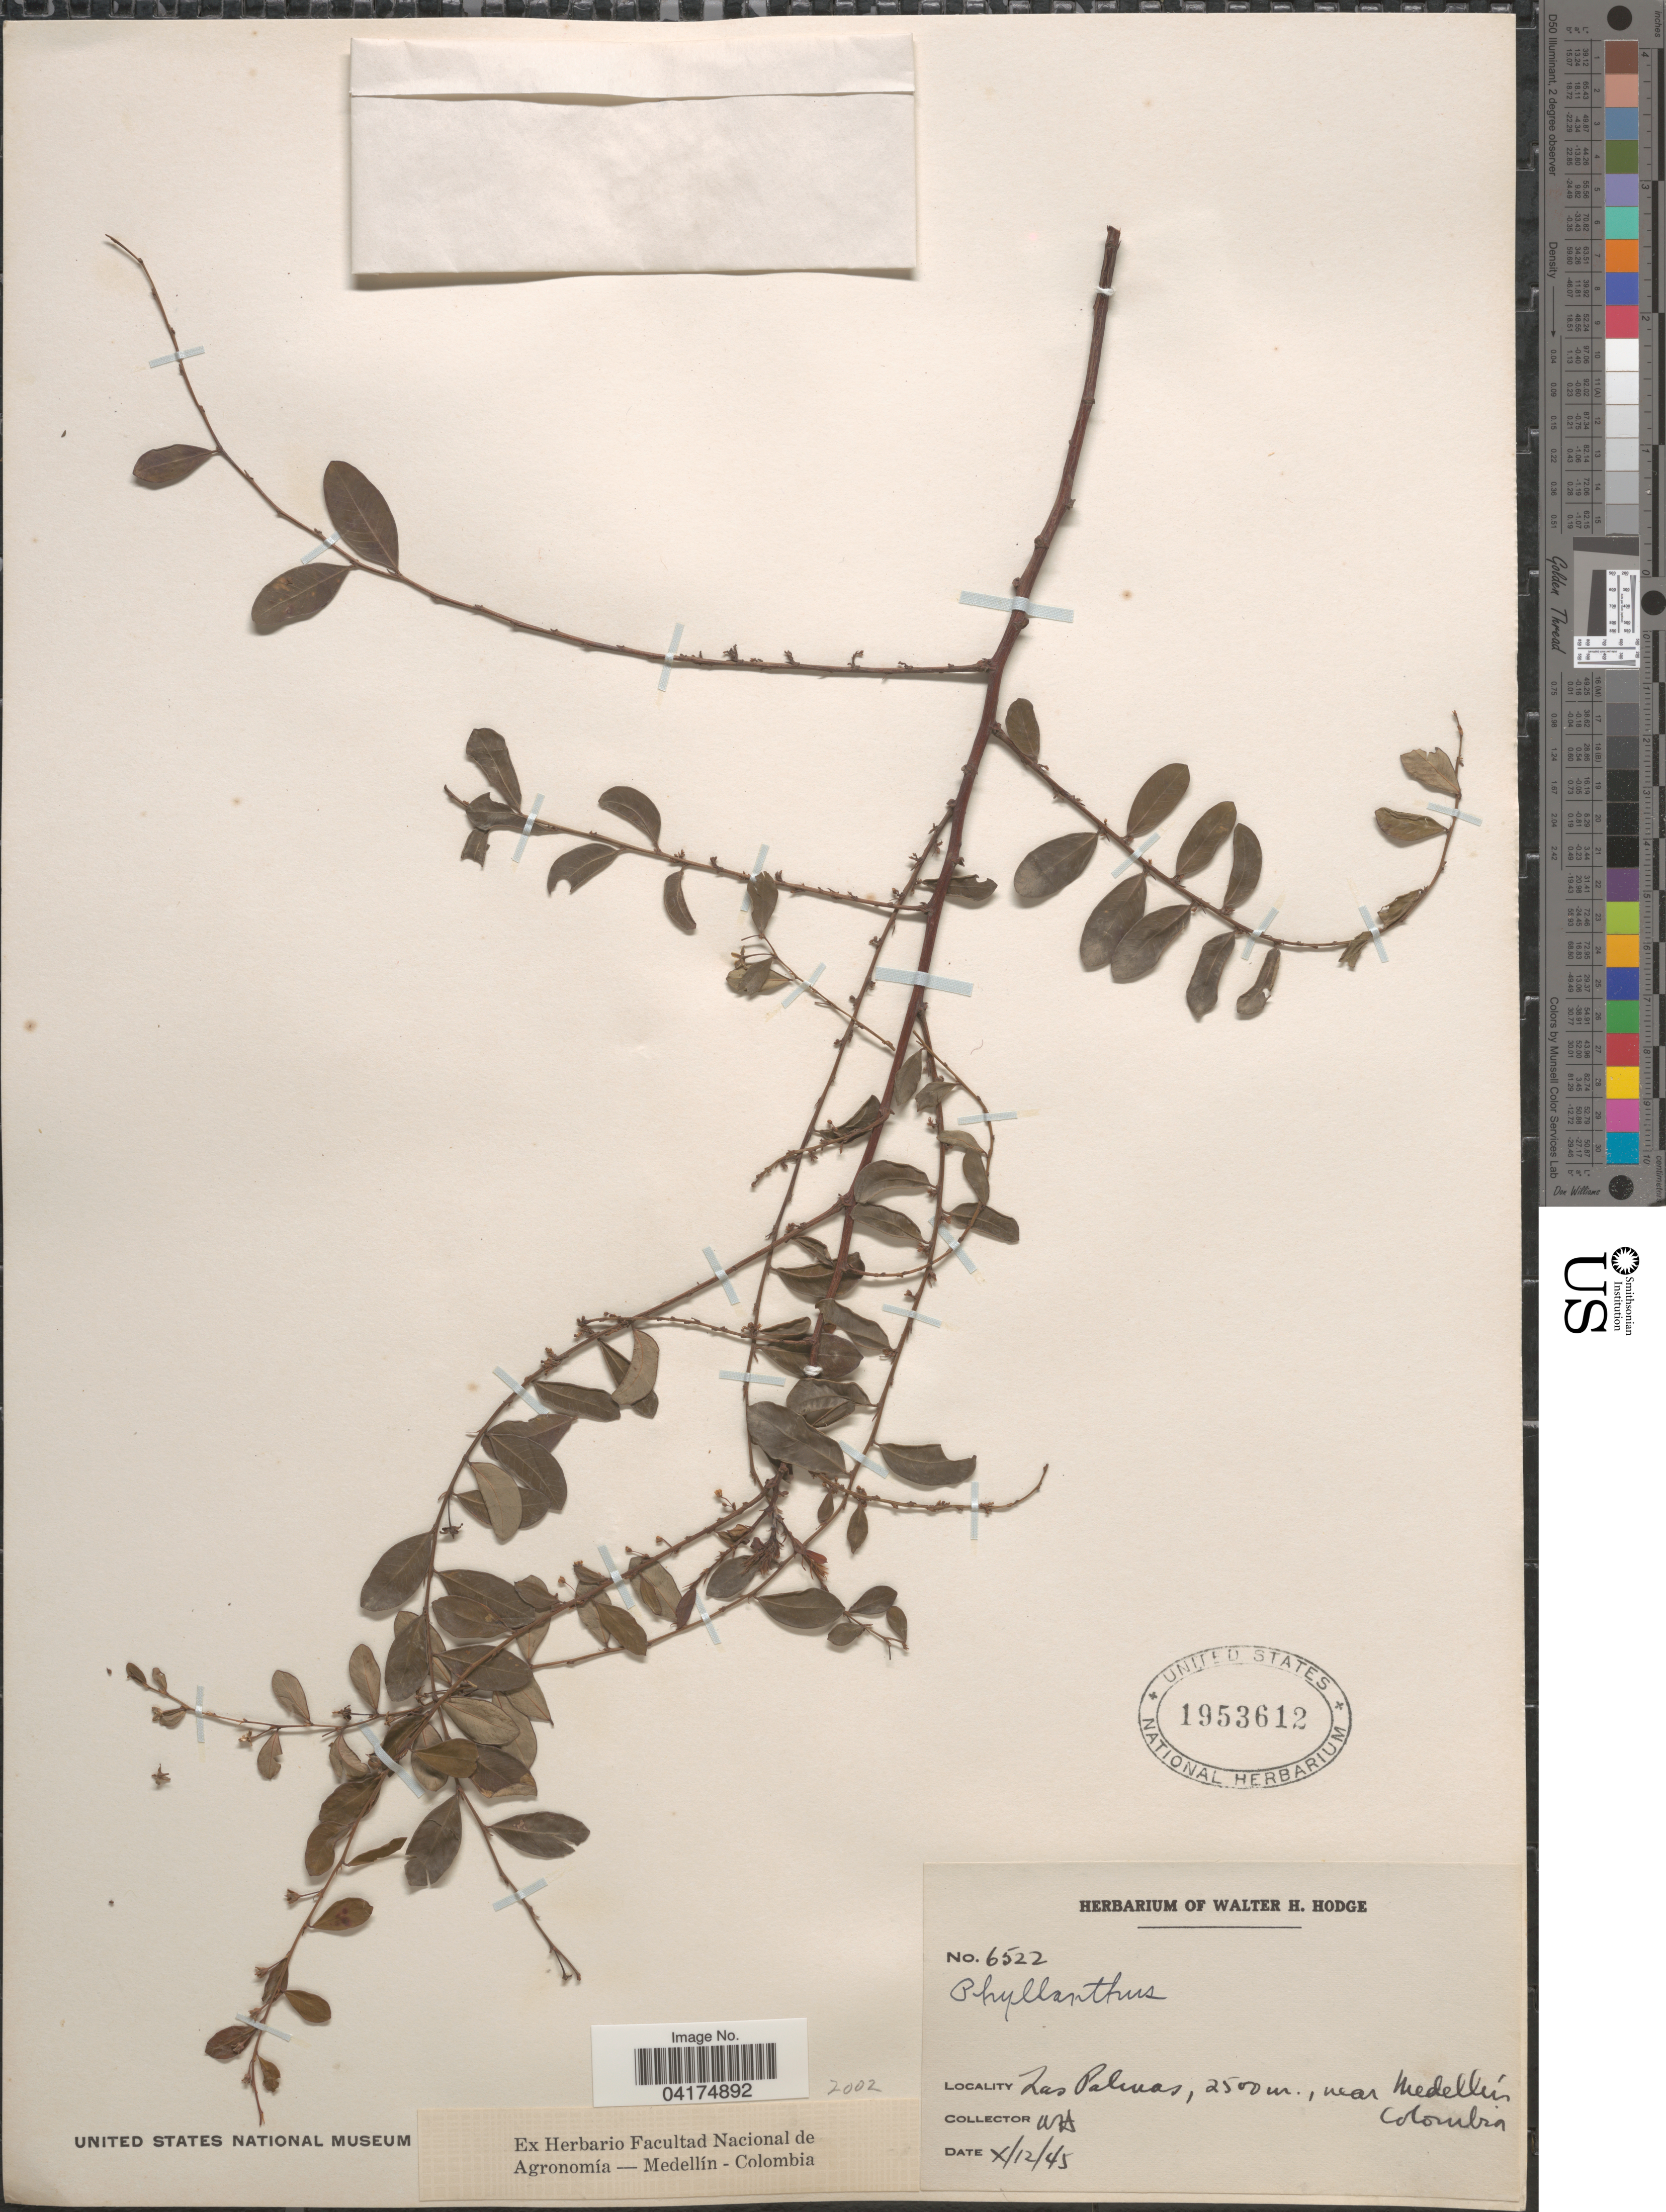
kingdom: Plantae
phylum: Tracheophyta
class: Magnoliopsida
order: Malpighiales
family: Phyllanthaceae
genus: Phyllanthus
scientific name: Phyllanthus sp.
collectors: W. Hodge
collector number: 6522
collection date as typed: Transcribed d/m/y: 12/10/45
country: Colombia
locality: Las Palmas, near Medellín.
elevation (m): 2500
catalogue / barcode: US 1953612